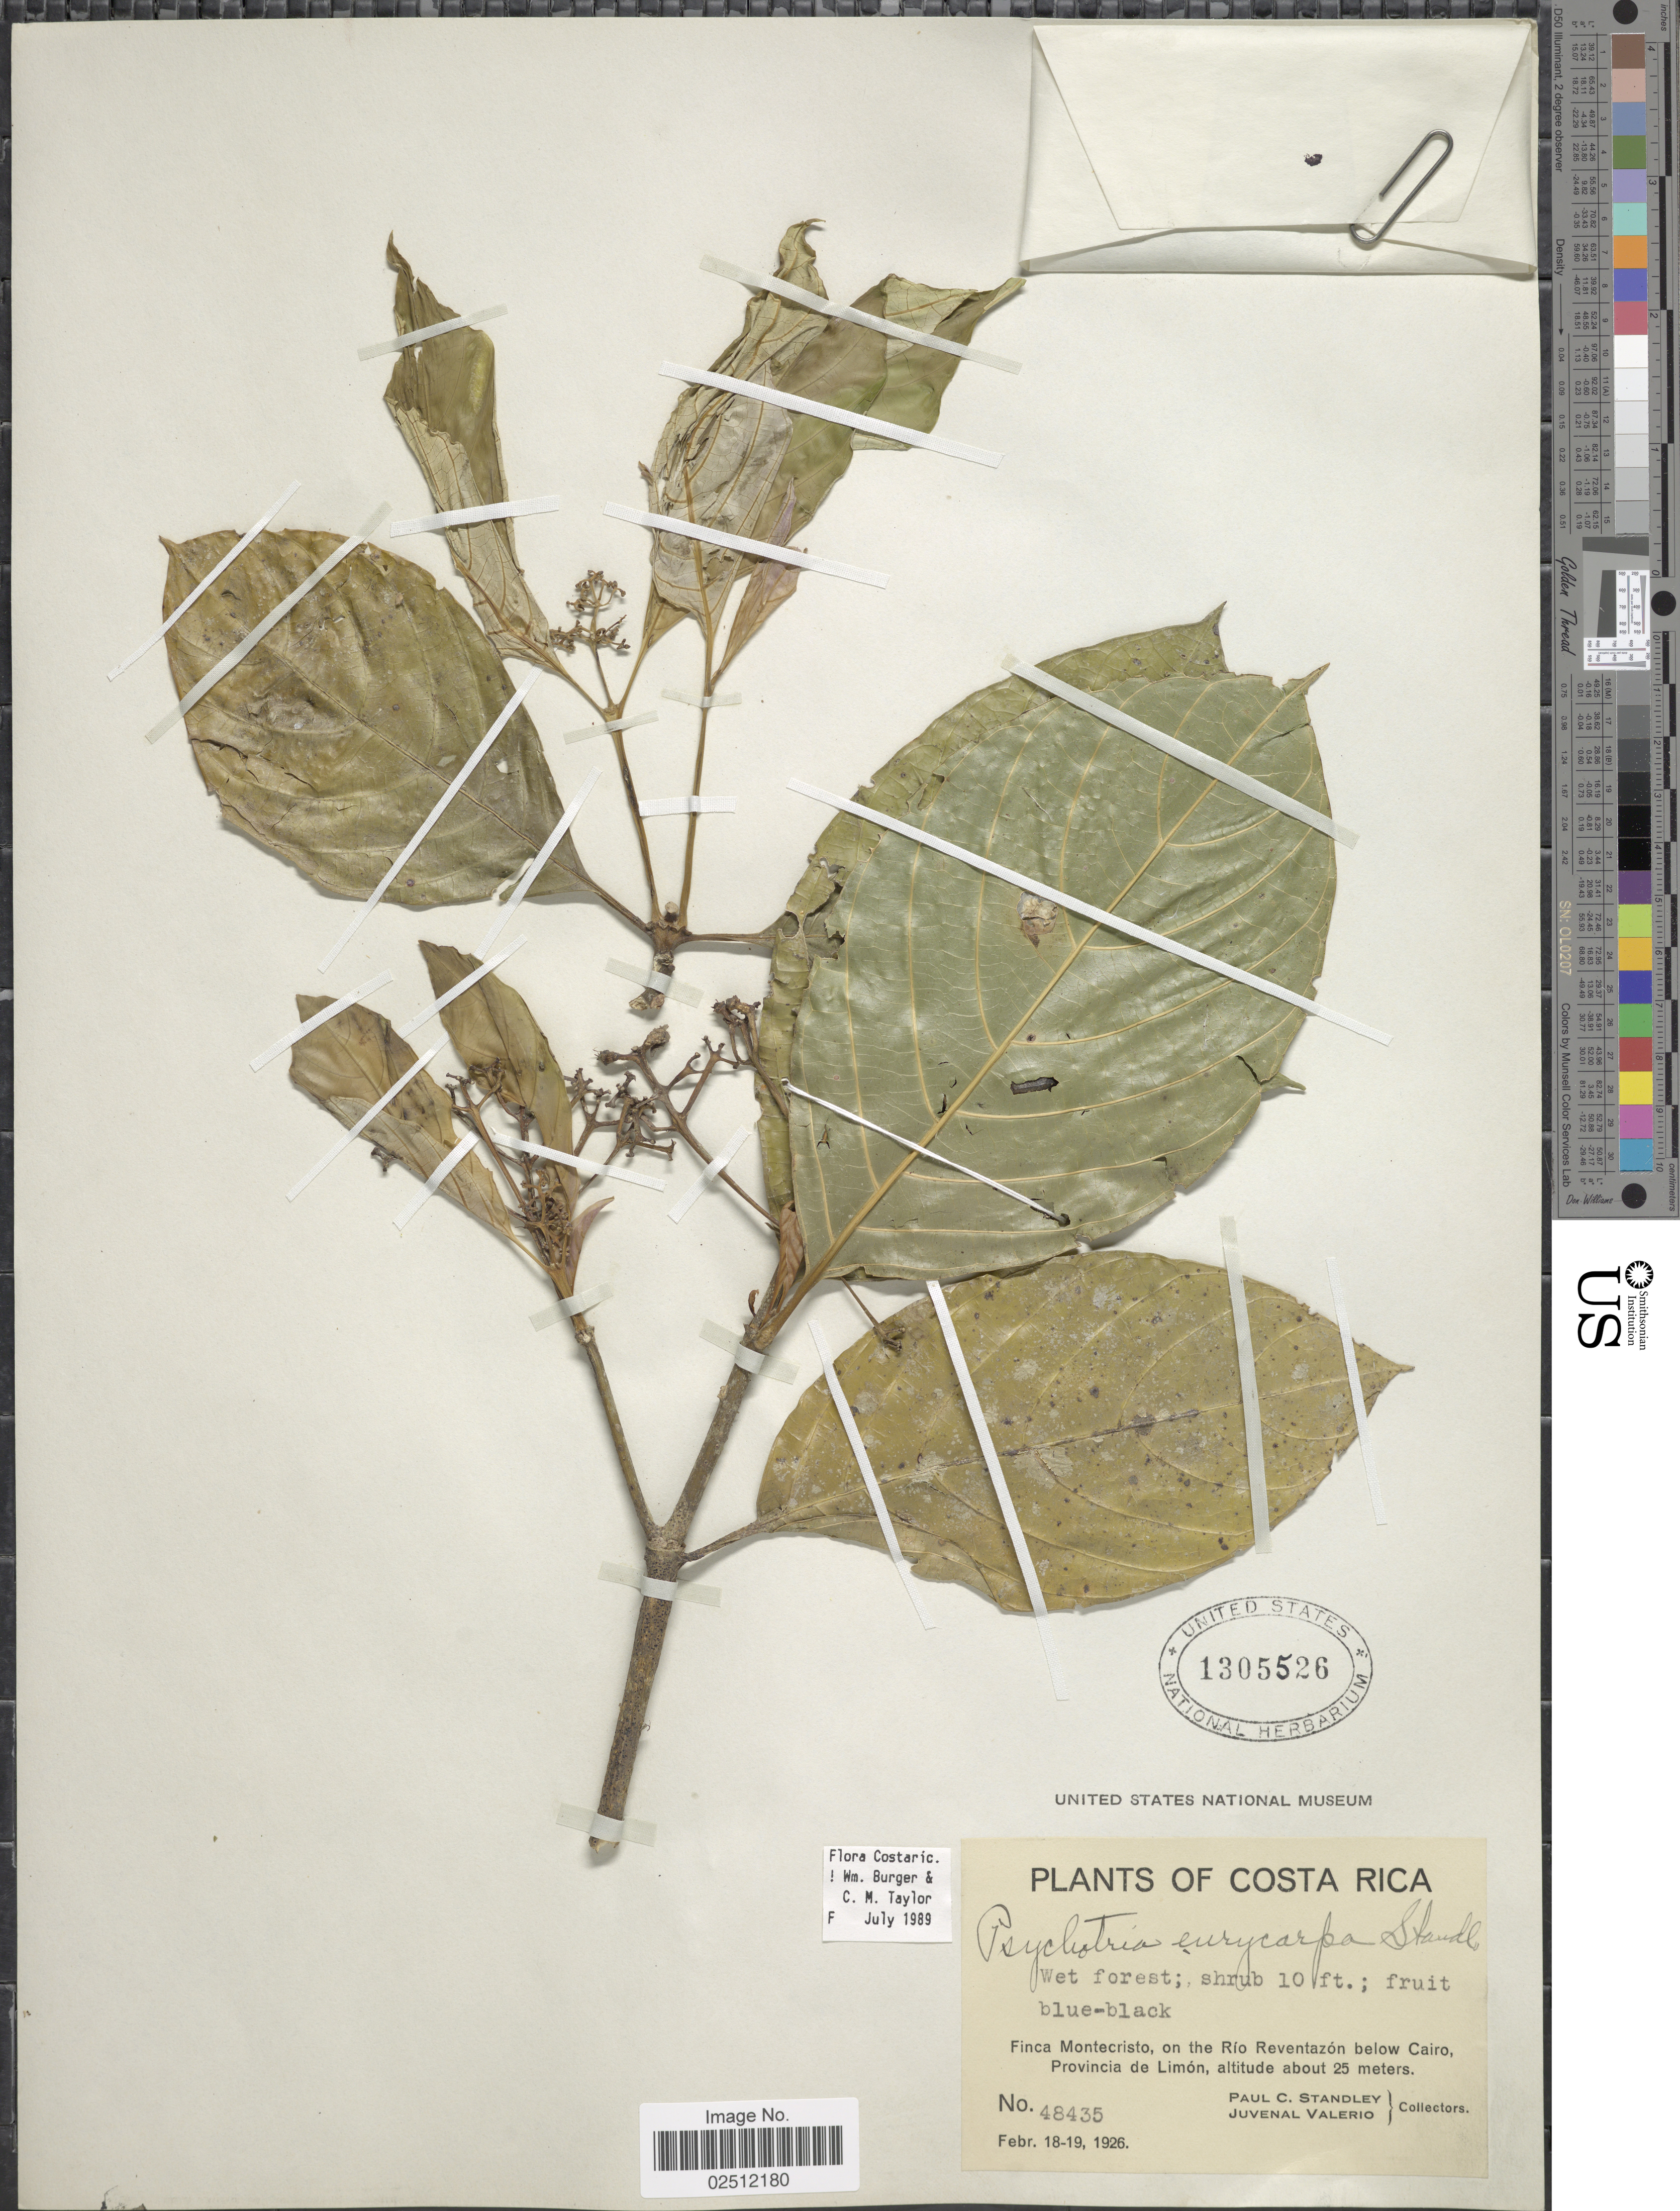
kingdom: Plantae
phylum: Tracheophyta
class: Magnoliopsida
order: Gentianales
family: Rubiaceae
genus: Psychotria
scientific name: Psychotria eurycarpa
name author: Standl.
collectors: P. C. Standley & J. Valerio R.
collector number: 48435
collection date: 1926-02-18/1926-02-19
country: Costa Rica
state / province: Limón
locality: Wet forest, Finca Montecristo, on the Río Revetazón below Cairo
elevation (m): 25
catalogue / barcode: US 1305526